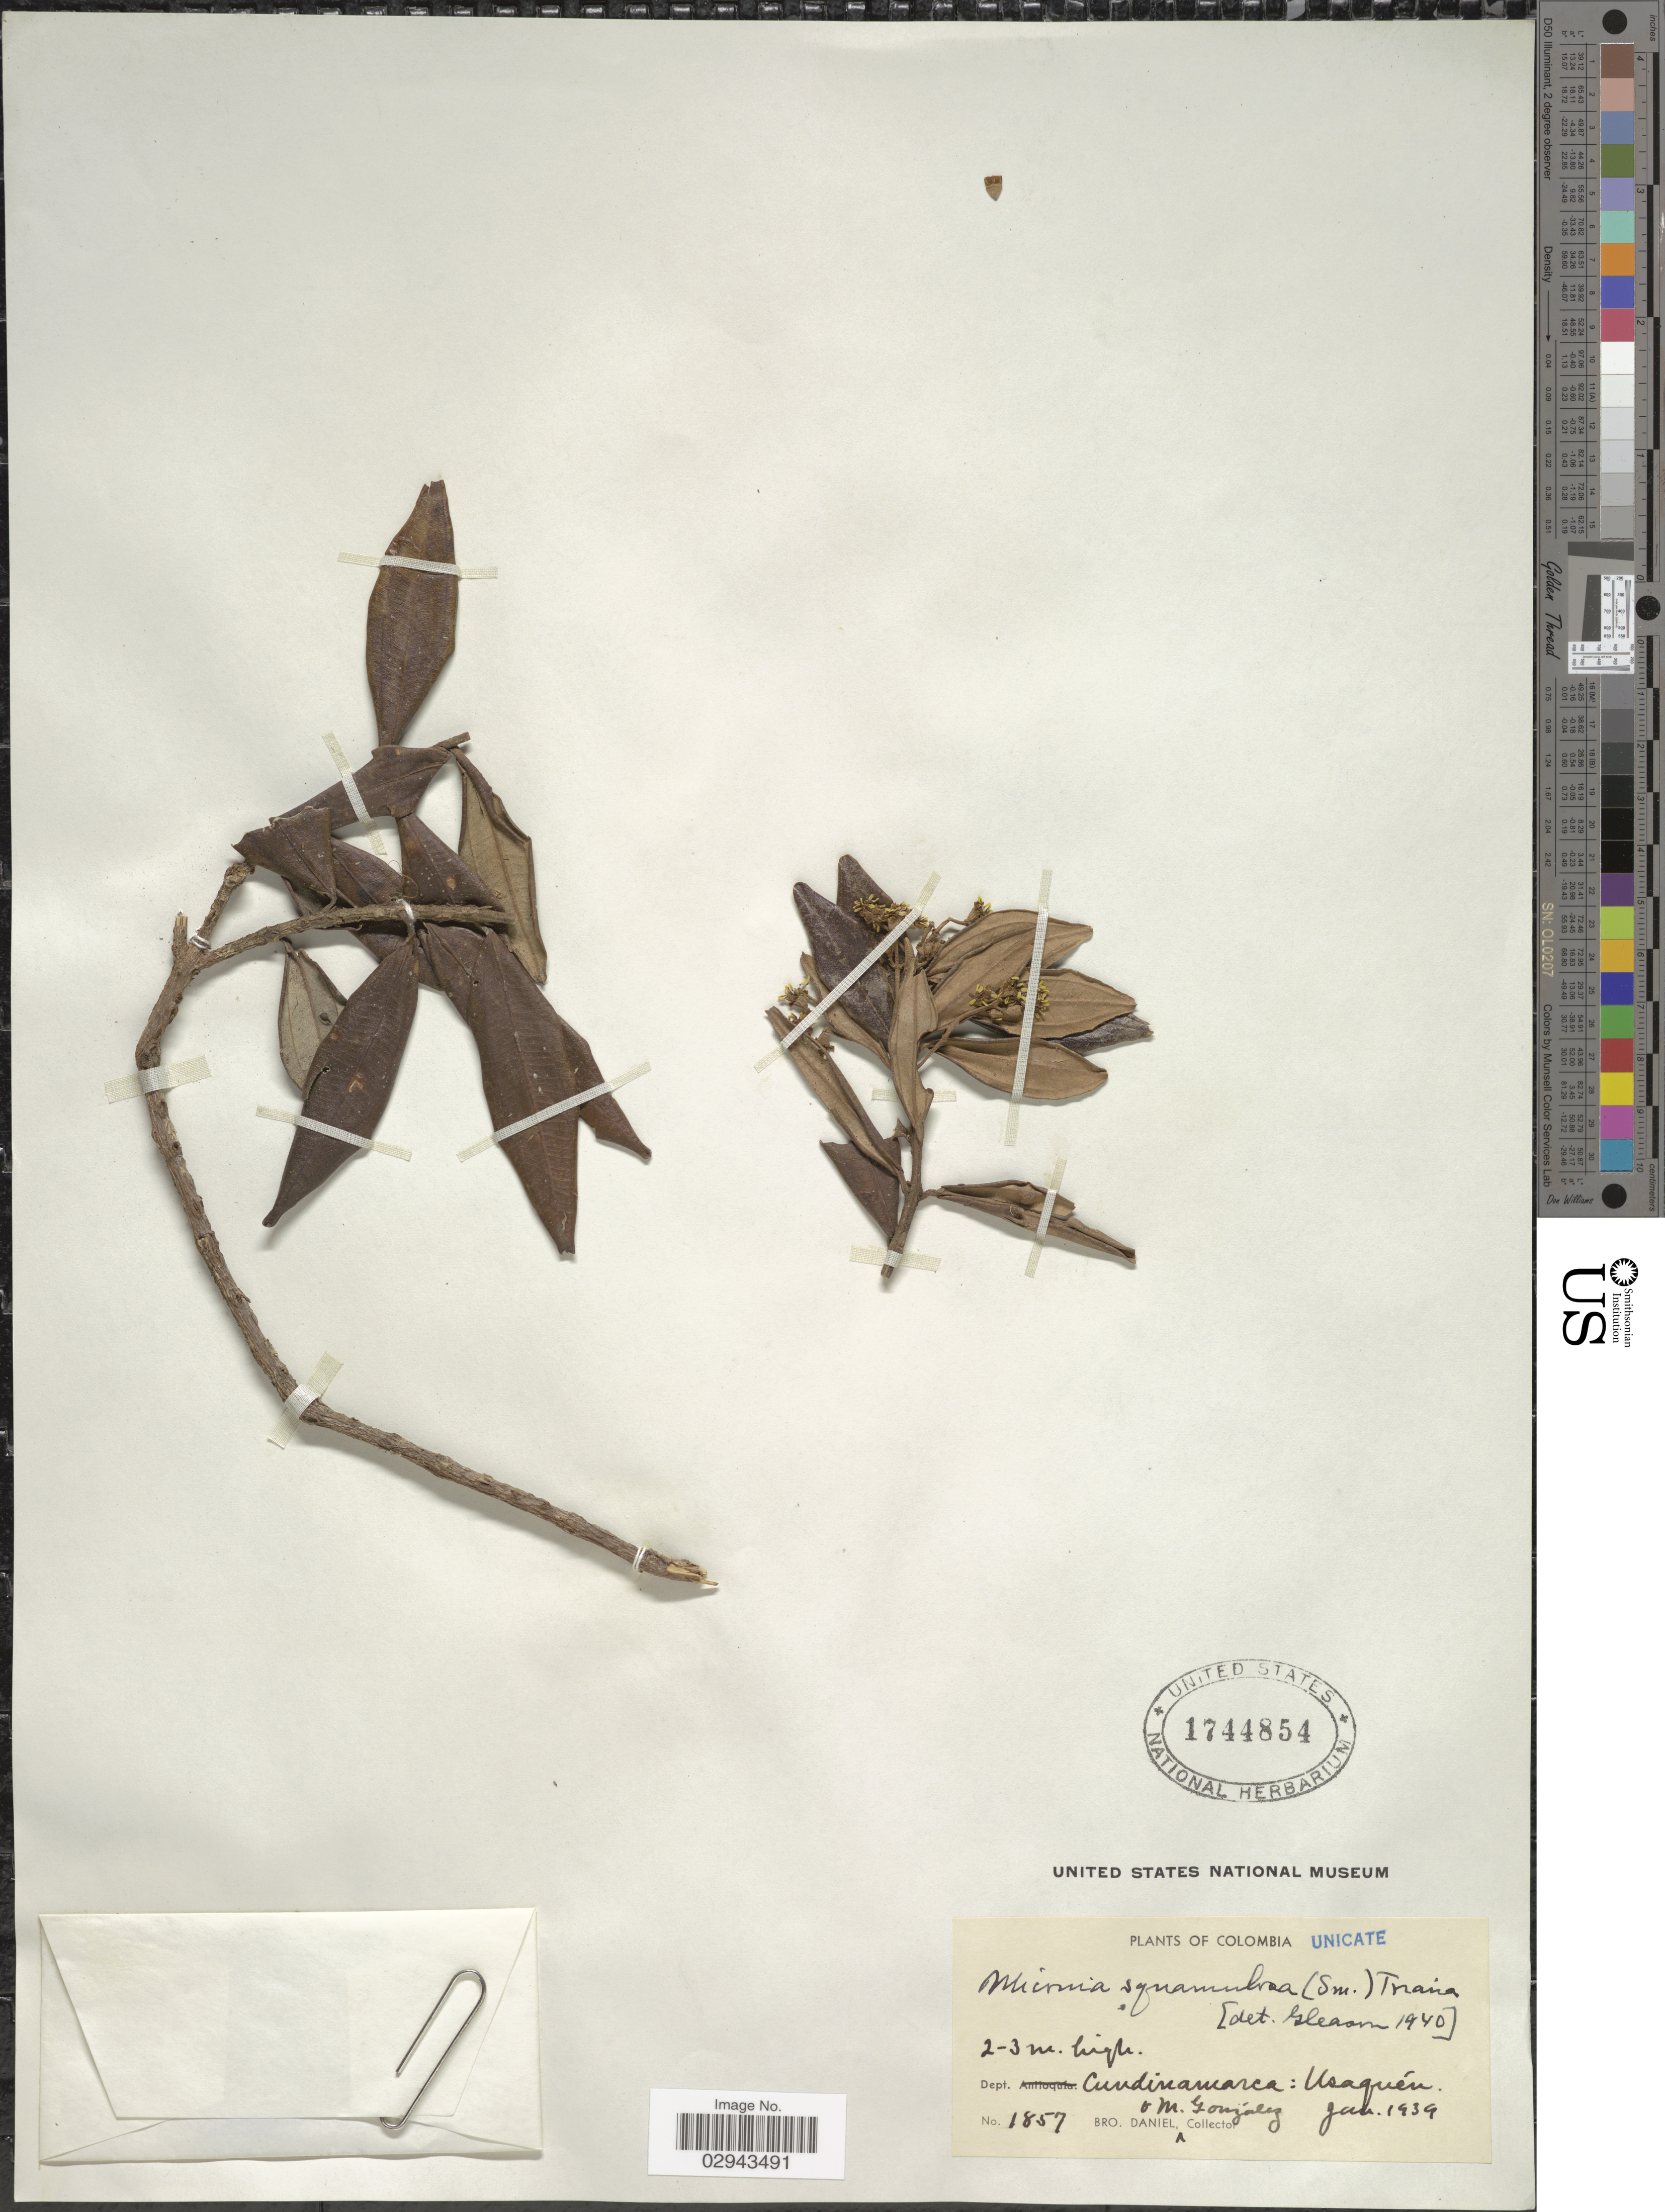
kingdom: Plantae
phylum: Tracheophyta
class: Magnoliopsida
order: Myrtales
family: Melastomataceae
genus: Miconia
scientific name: Miconia squamulosa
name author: (Sm.) Triana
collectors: Bro. Daniel & M. González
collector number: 1857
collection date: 1939-06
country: Colombia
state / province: Cundinamarca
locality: Dept. Cundinamarca: Usaquén.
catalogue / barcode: US 1744854